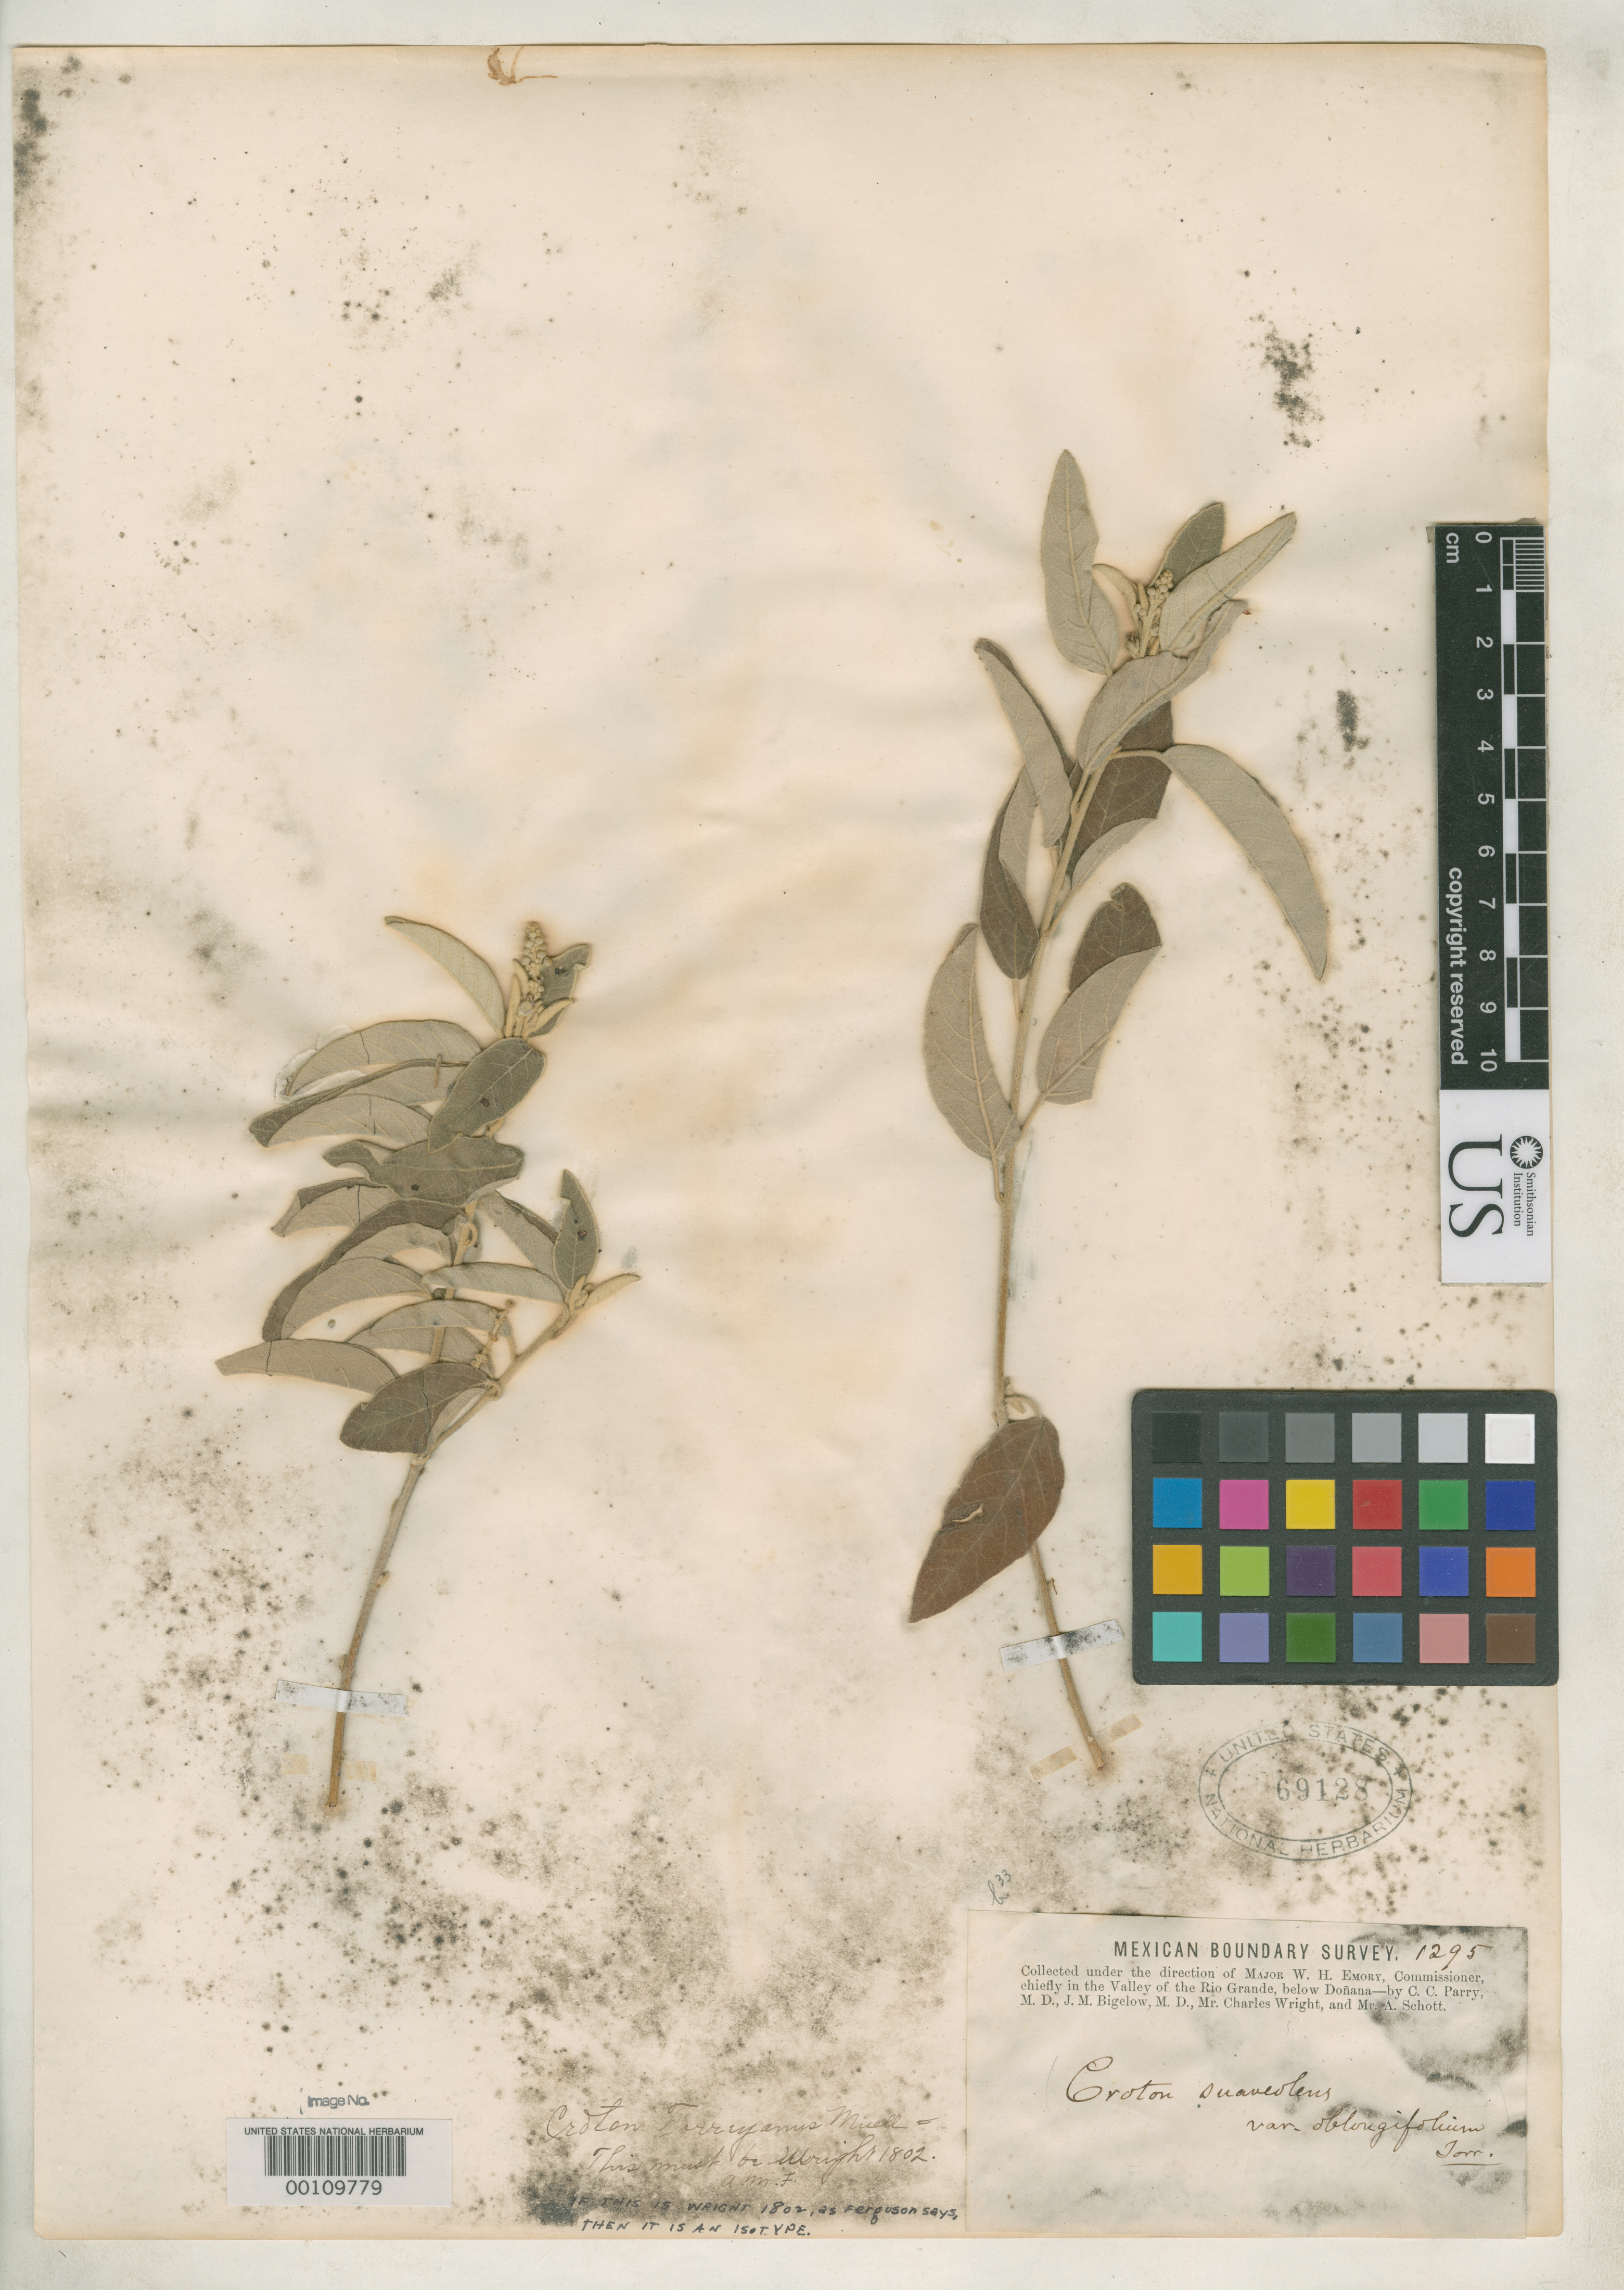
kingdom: Plantae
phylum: Tracheophyta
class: Magnoliopsida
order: Malpighiales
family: Euphorbiaceae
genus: Croton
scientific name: Croton torreyanus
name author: Müll. Arg. in DC.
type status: Isotype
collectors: C. Wright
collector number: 1802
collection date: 1851/1852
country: United States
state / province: New Mexico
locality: "N. Mex." [=northern Mexico or New Mexico? either way possibly referring to present-day Arizona or Texas]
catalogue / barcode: US 69128